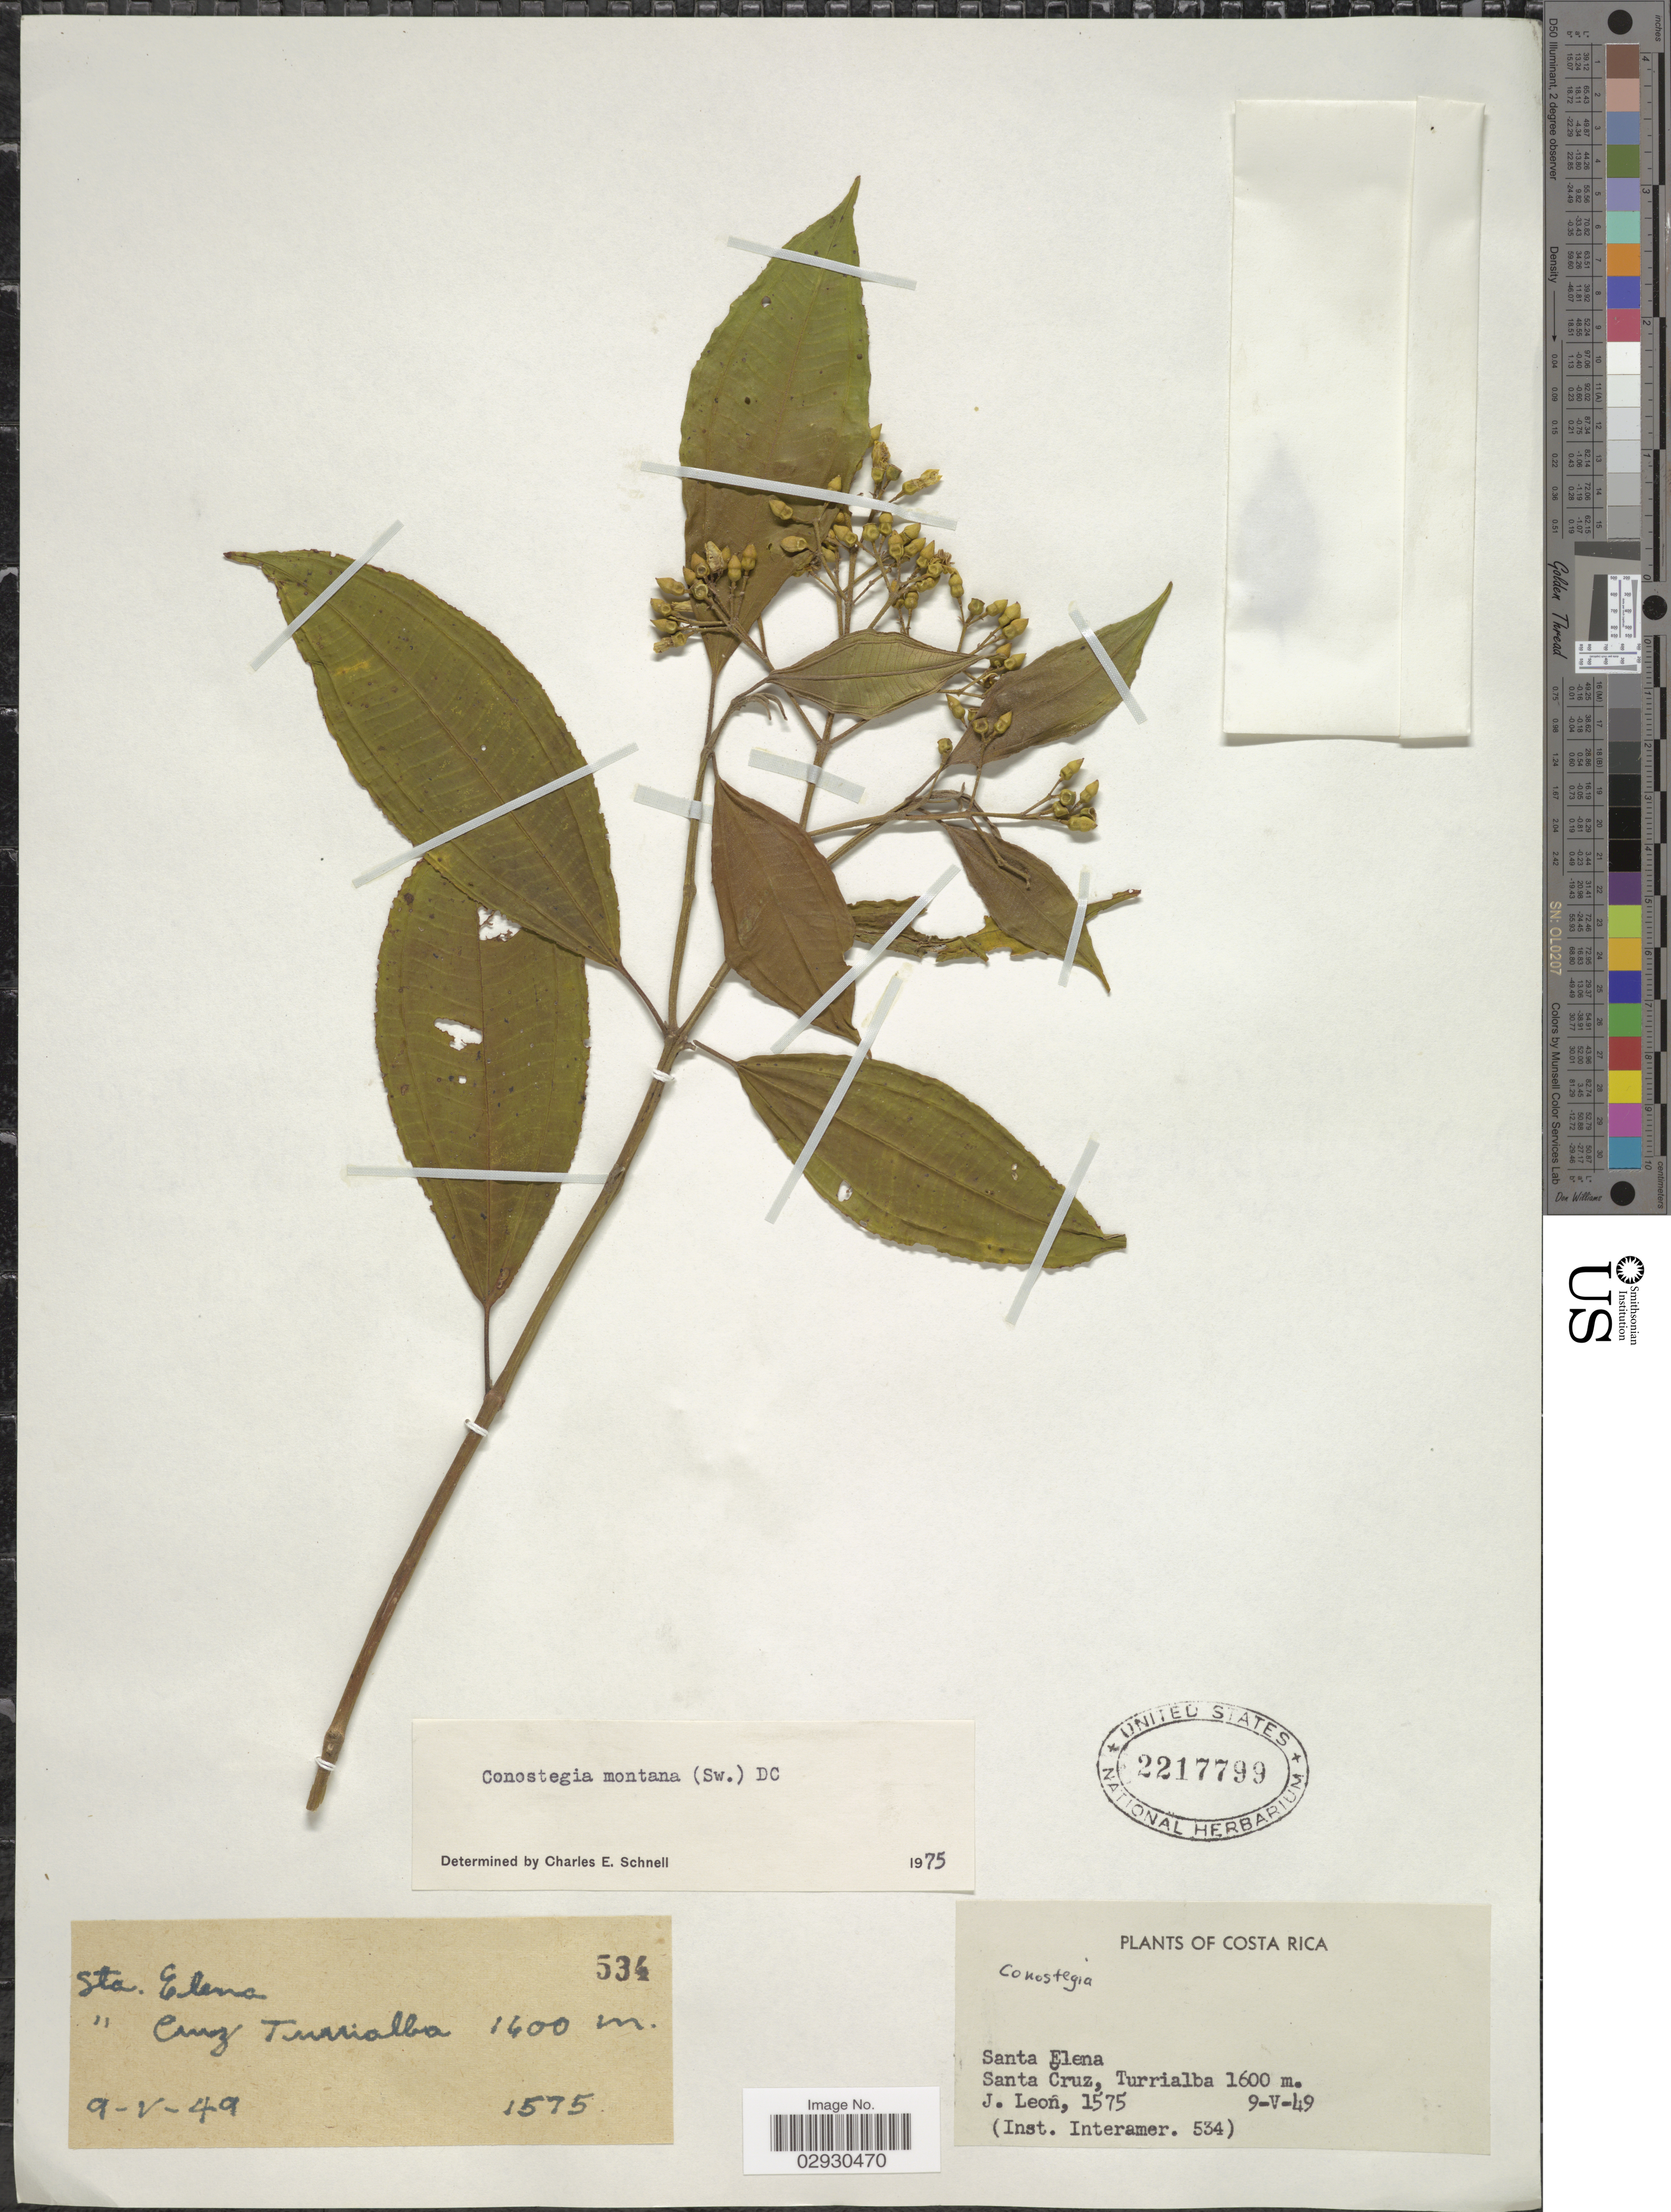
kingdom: Plantae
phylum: Tracheophyta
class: Magnoliopsida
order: Myrtales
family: Melastomataceae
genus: Conostegia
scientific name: Conostegia montana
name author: (Sw.) D. Don ex DC.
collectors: J. León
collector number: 1575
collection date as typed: Transcribed d/m/y: 9/5/49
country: Costa Rica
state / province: Cartago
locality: Santa Elena, Santa Cruz, Turrialba.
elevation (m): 1600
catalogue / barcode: US 2217799